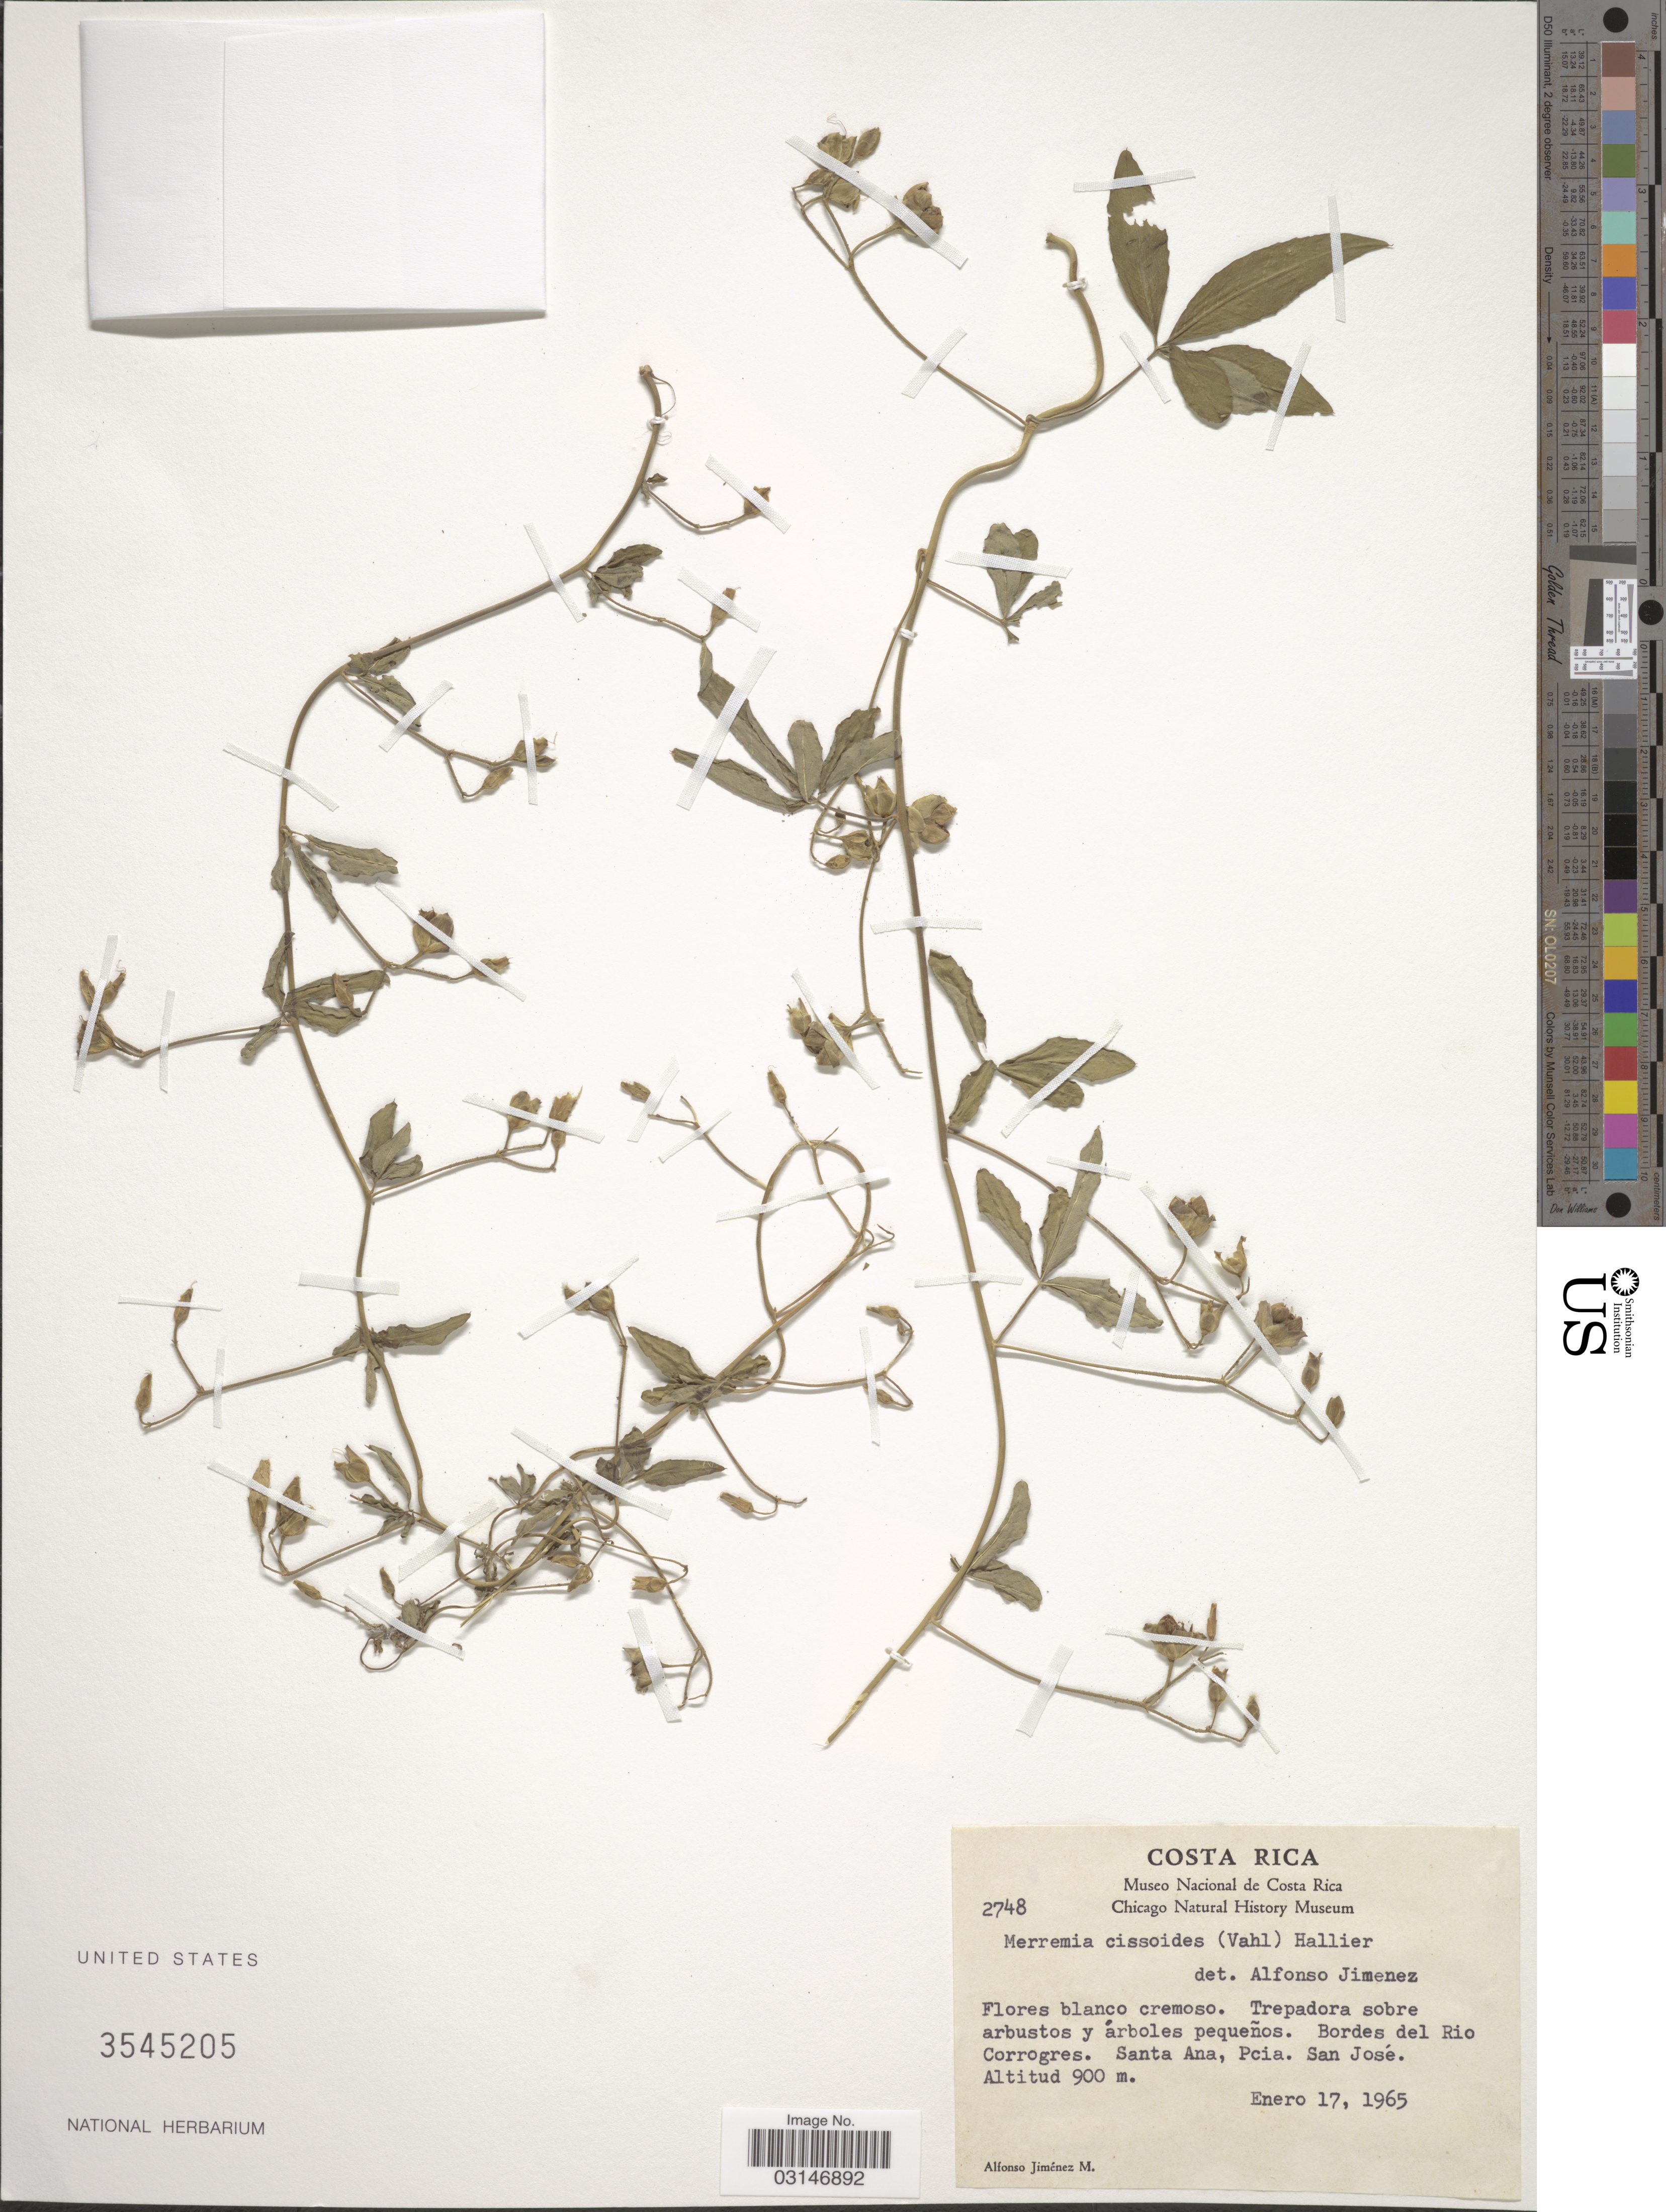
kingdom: Plantae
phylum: Tracheophyta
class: Magnoliopsida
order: Solanales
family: Convolvulaceae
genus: Distimake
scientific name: Distimake quinquefolius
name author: (L.) A. R. Simões & Staples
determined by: Strong, Mark T., (BOT), Smithsonian Institution - National Museum of Natural History (UNITED STATES)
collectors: A. Jimenez M.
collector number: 2748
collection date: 1965-01-17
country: Costa Rica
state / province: San José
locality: Bordes del Rio Corrogres. Santa Ana, Pcia. San José.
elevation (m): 900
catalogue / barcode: US 3545205